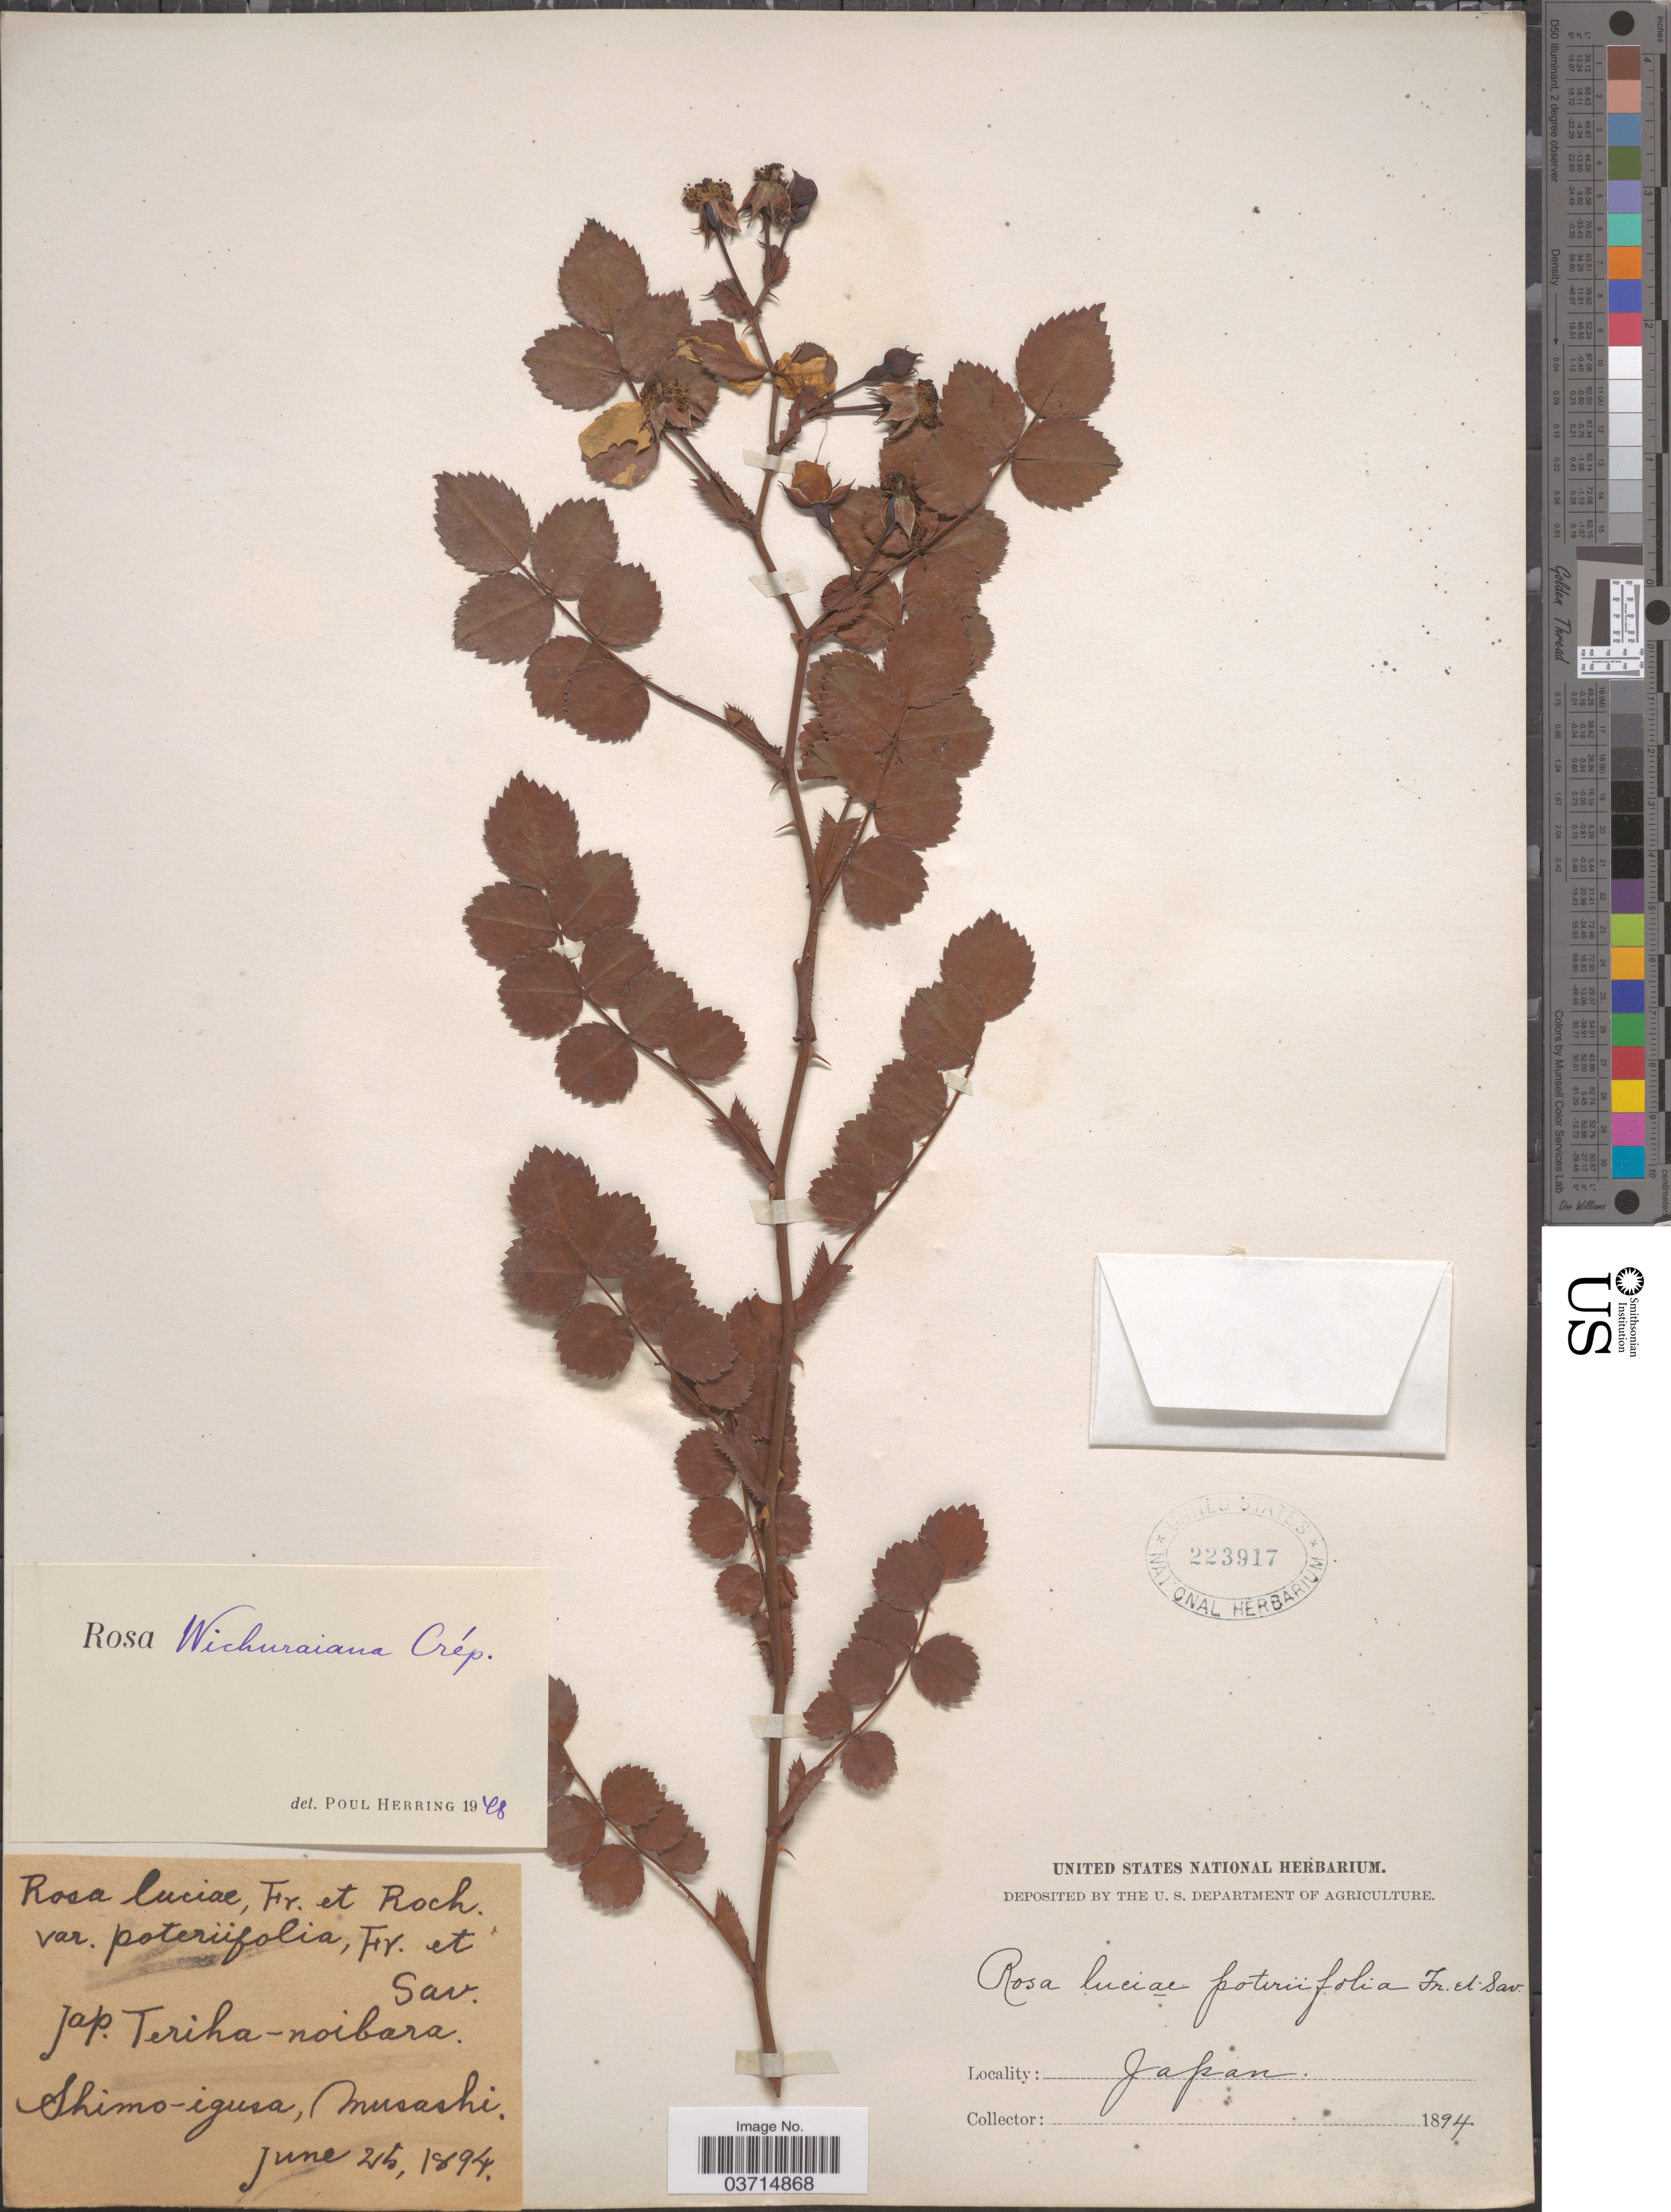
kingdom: Plantae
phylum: Tracheophyta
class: Magnoliopsida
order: Rosales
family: Rosaceae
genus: Rosa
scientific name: Rosa wichuraiana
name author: Crepin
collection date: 1894-06-26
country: Japan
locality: Shimo-igusa, Musashi.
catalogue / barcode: US 223917